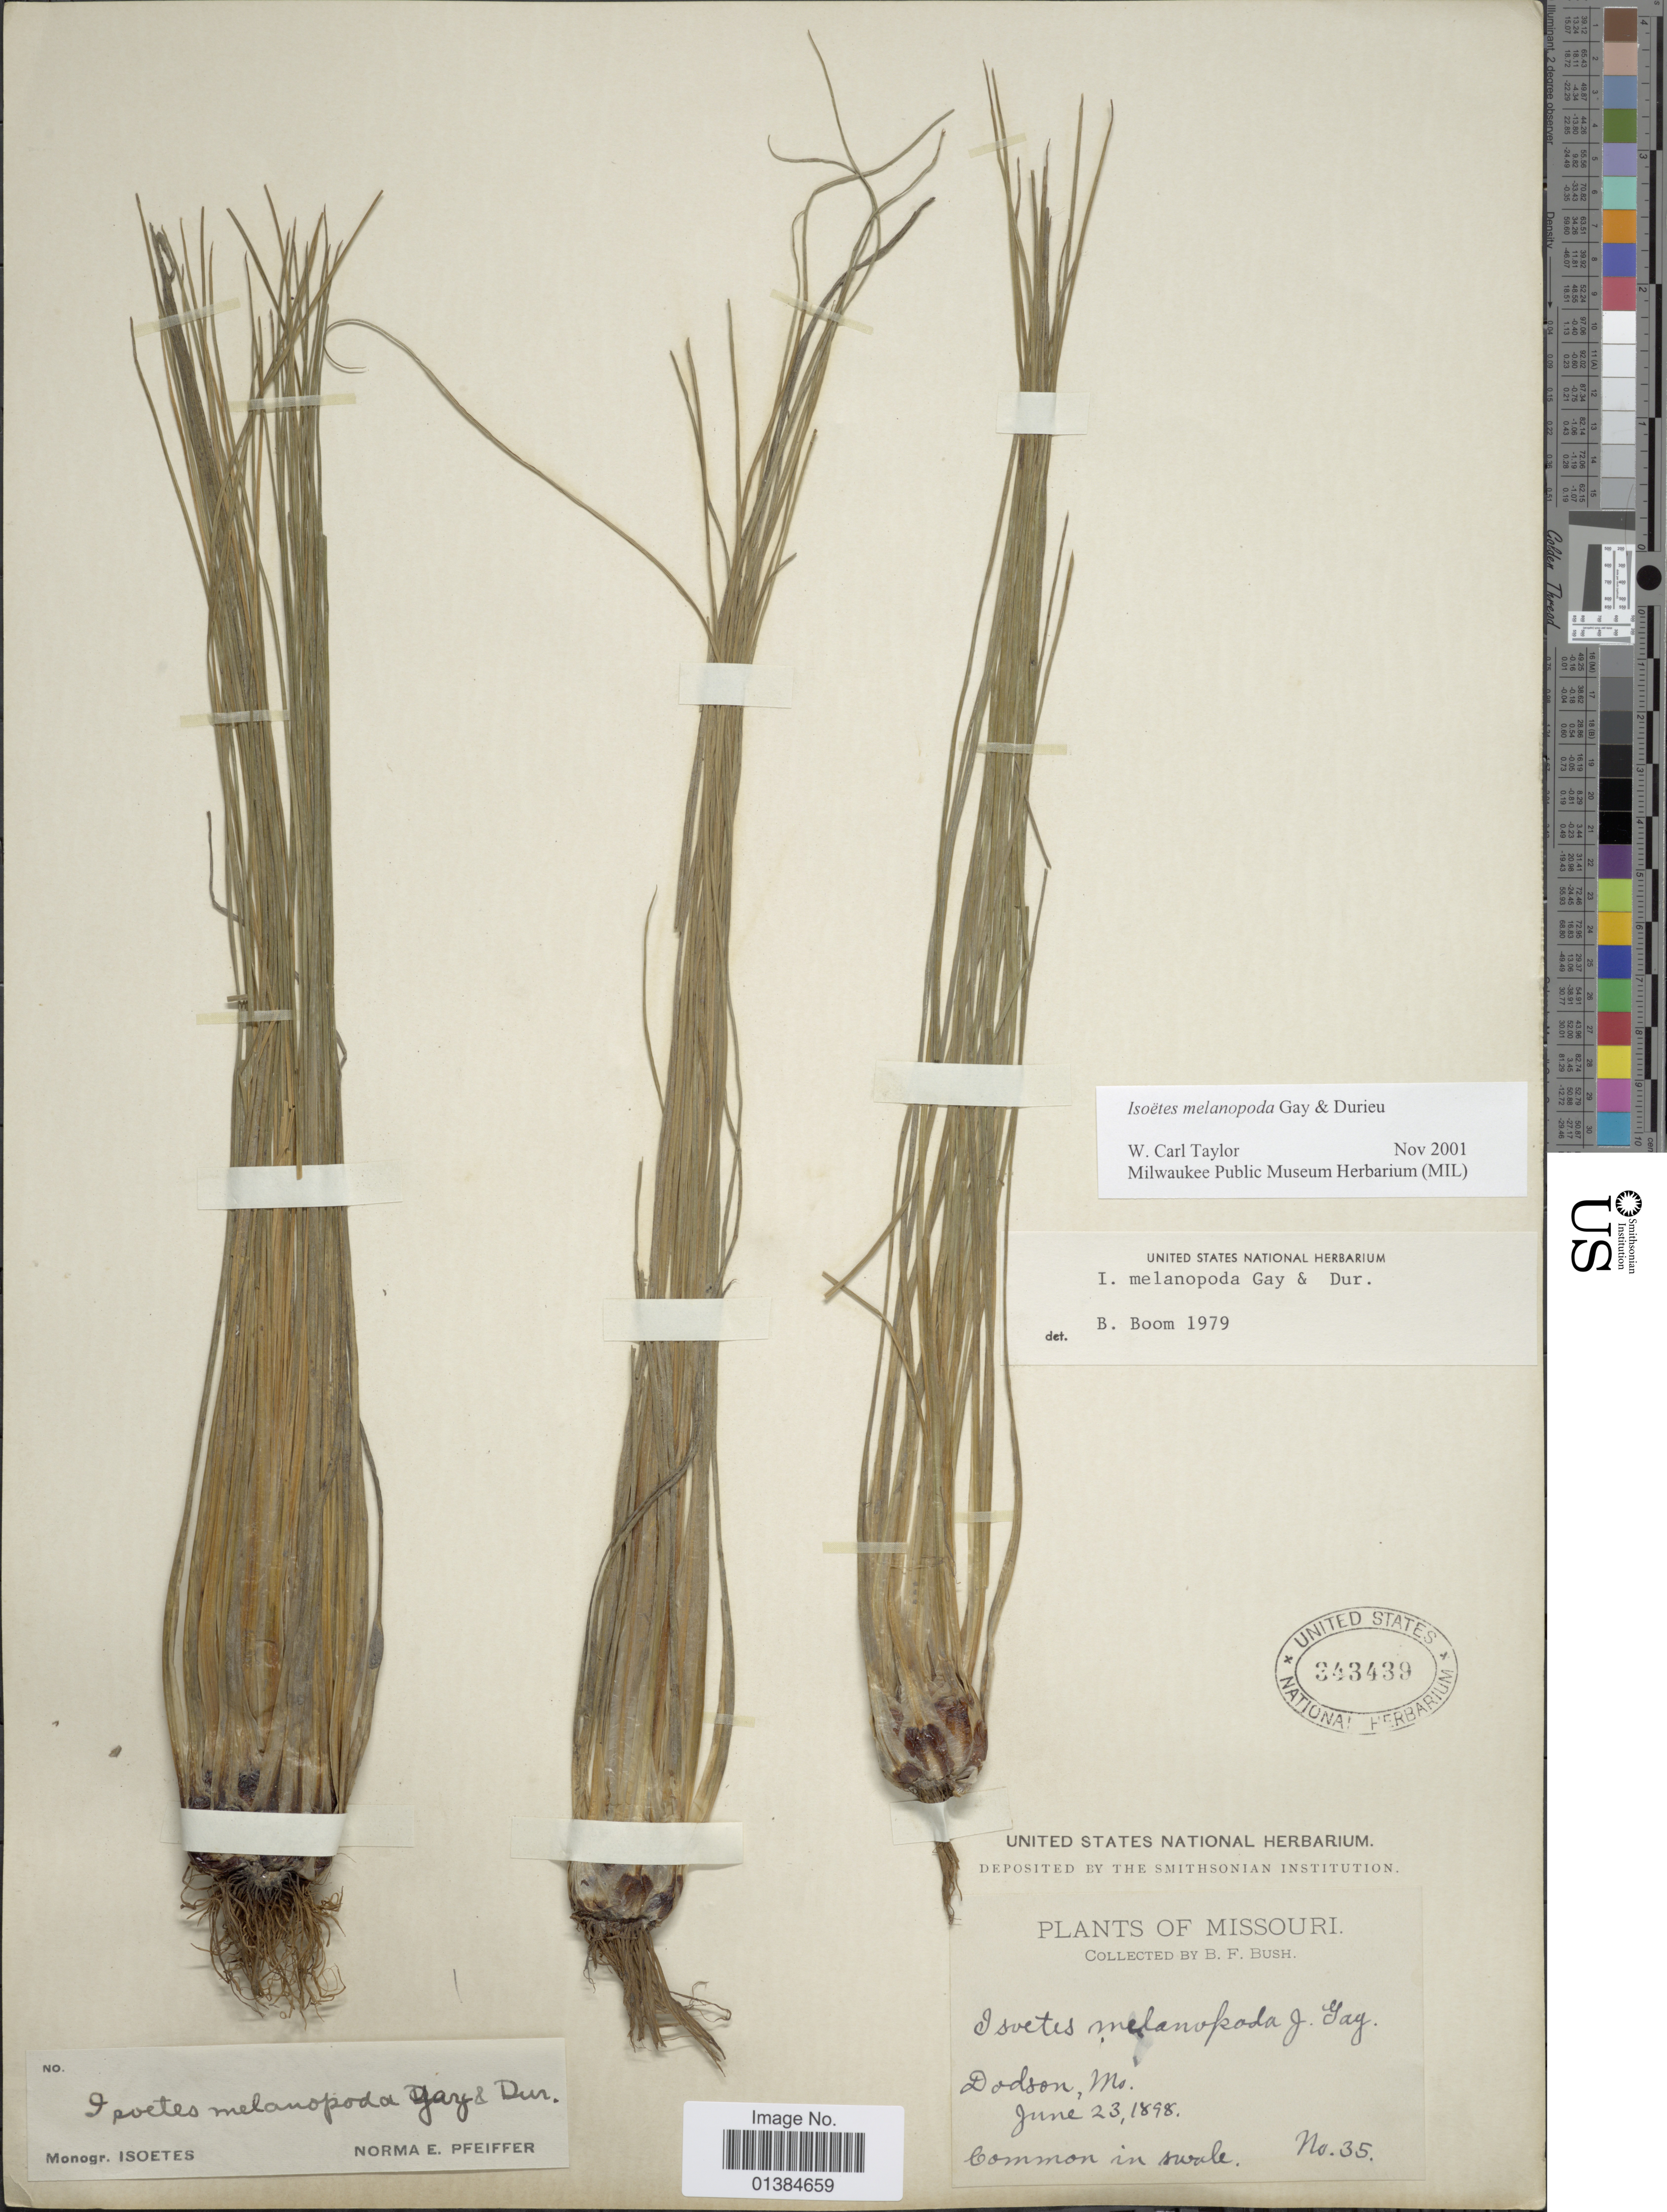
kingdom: Plantae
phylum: Tracheophyta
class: Lycopodiopsida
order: Isoetales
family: Isoetaceae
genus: Isoetes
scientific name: Isoetes melanopoda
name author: J. Gay & Durieu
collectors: B. F. Bush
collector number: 35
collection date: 1898-06-23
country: United States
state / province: Missouri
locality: Dodson.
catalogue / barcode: US 343439